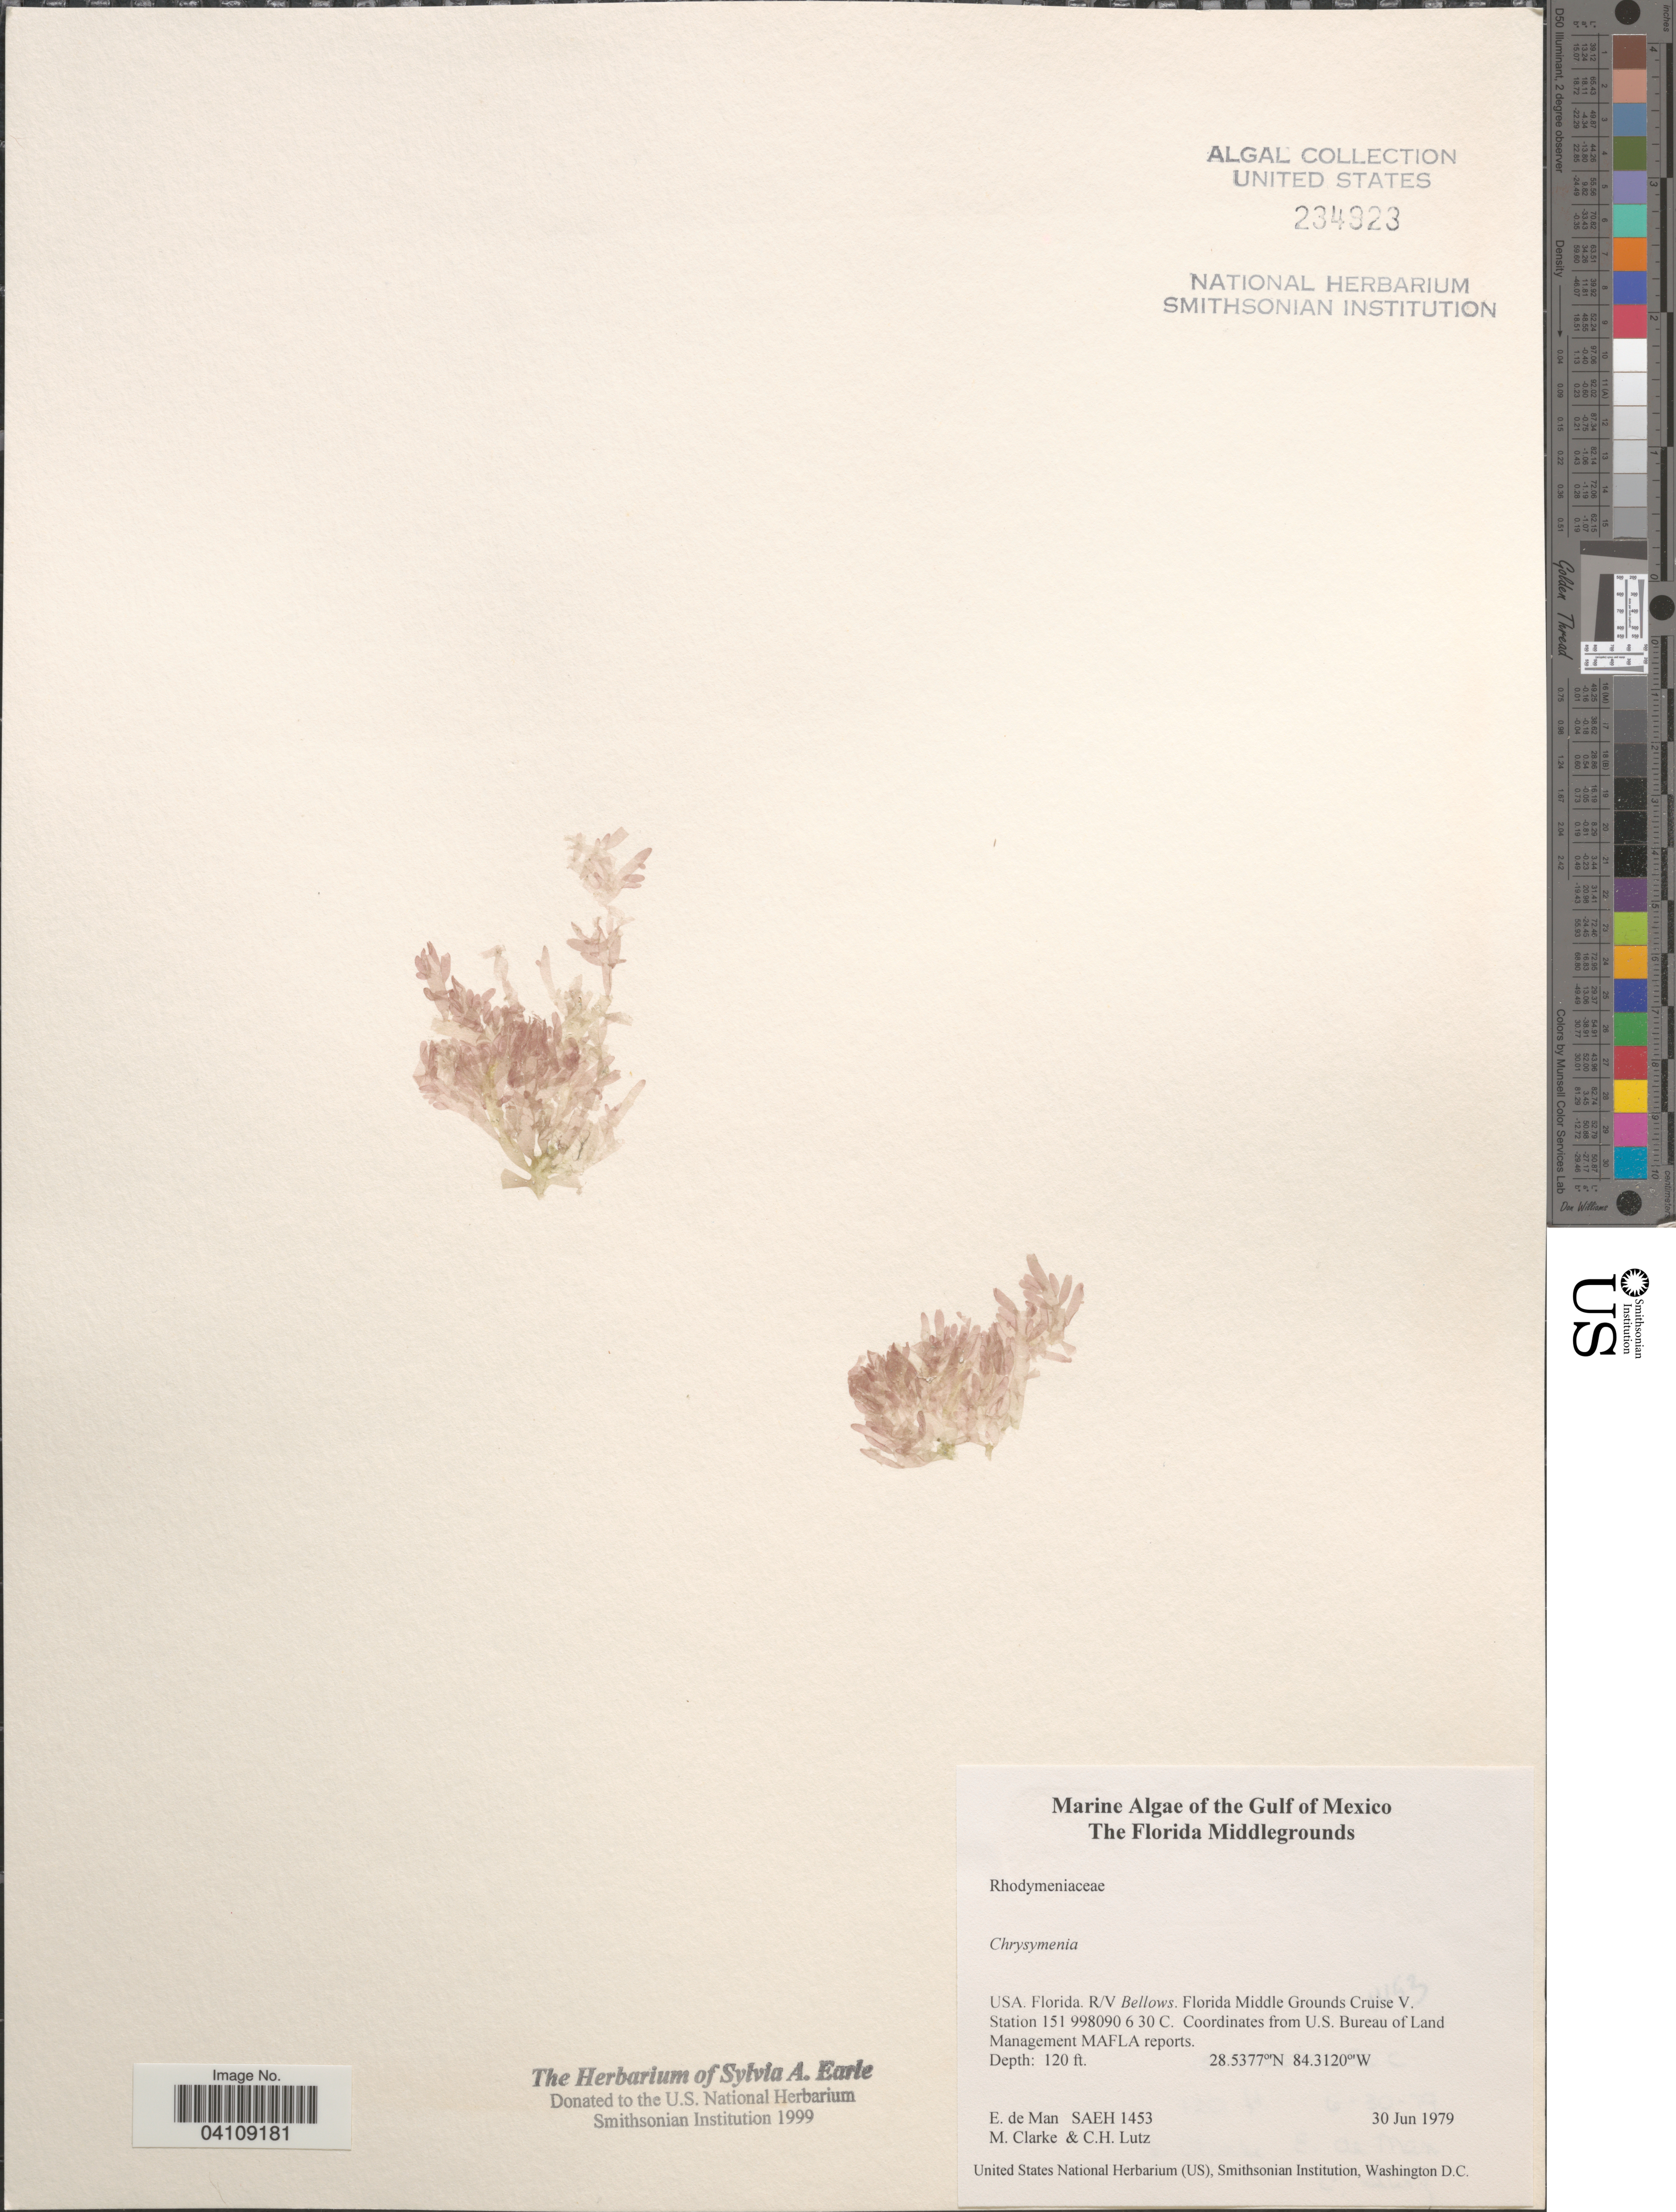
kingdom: Plantae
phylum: Rhodophyta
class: Florideophyceae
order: Rhodymeniales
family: Rhodymeniaceae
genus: Chrysymenia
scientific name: Chrysymenia sp.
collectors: E. de Man, M. Clarke & C. Lutz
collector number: SAEH 1453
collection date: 1979-06-30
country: United States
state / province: Florida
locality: Gulf of Mexico. The Florida Middlegrounds. Florida. R/V Bellows. Florida Middle Grounds V. Station 151 998090 6 30 C.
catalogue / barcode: US 234923